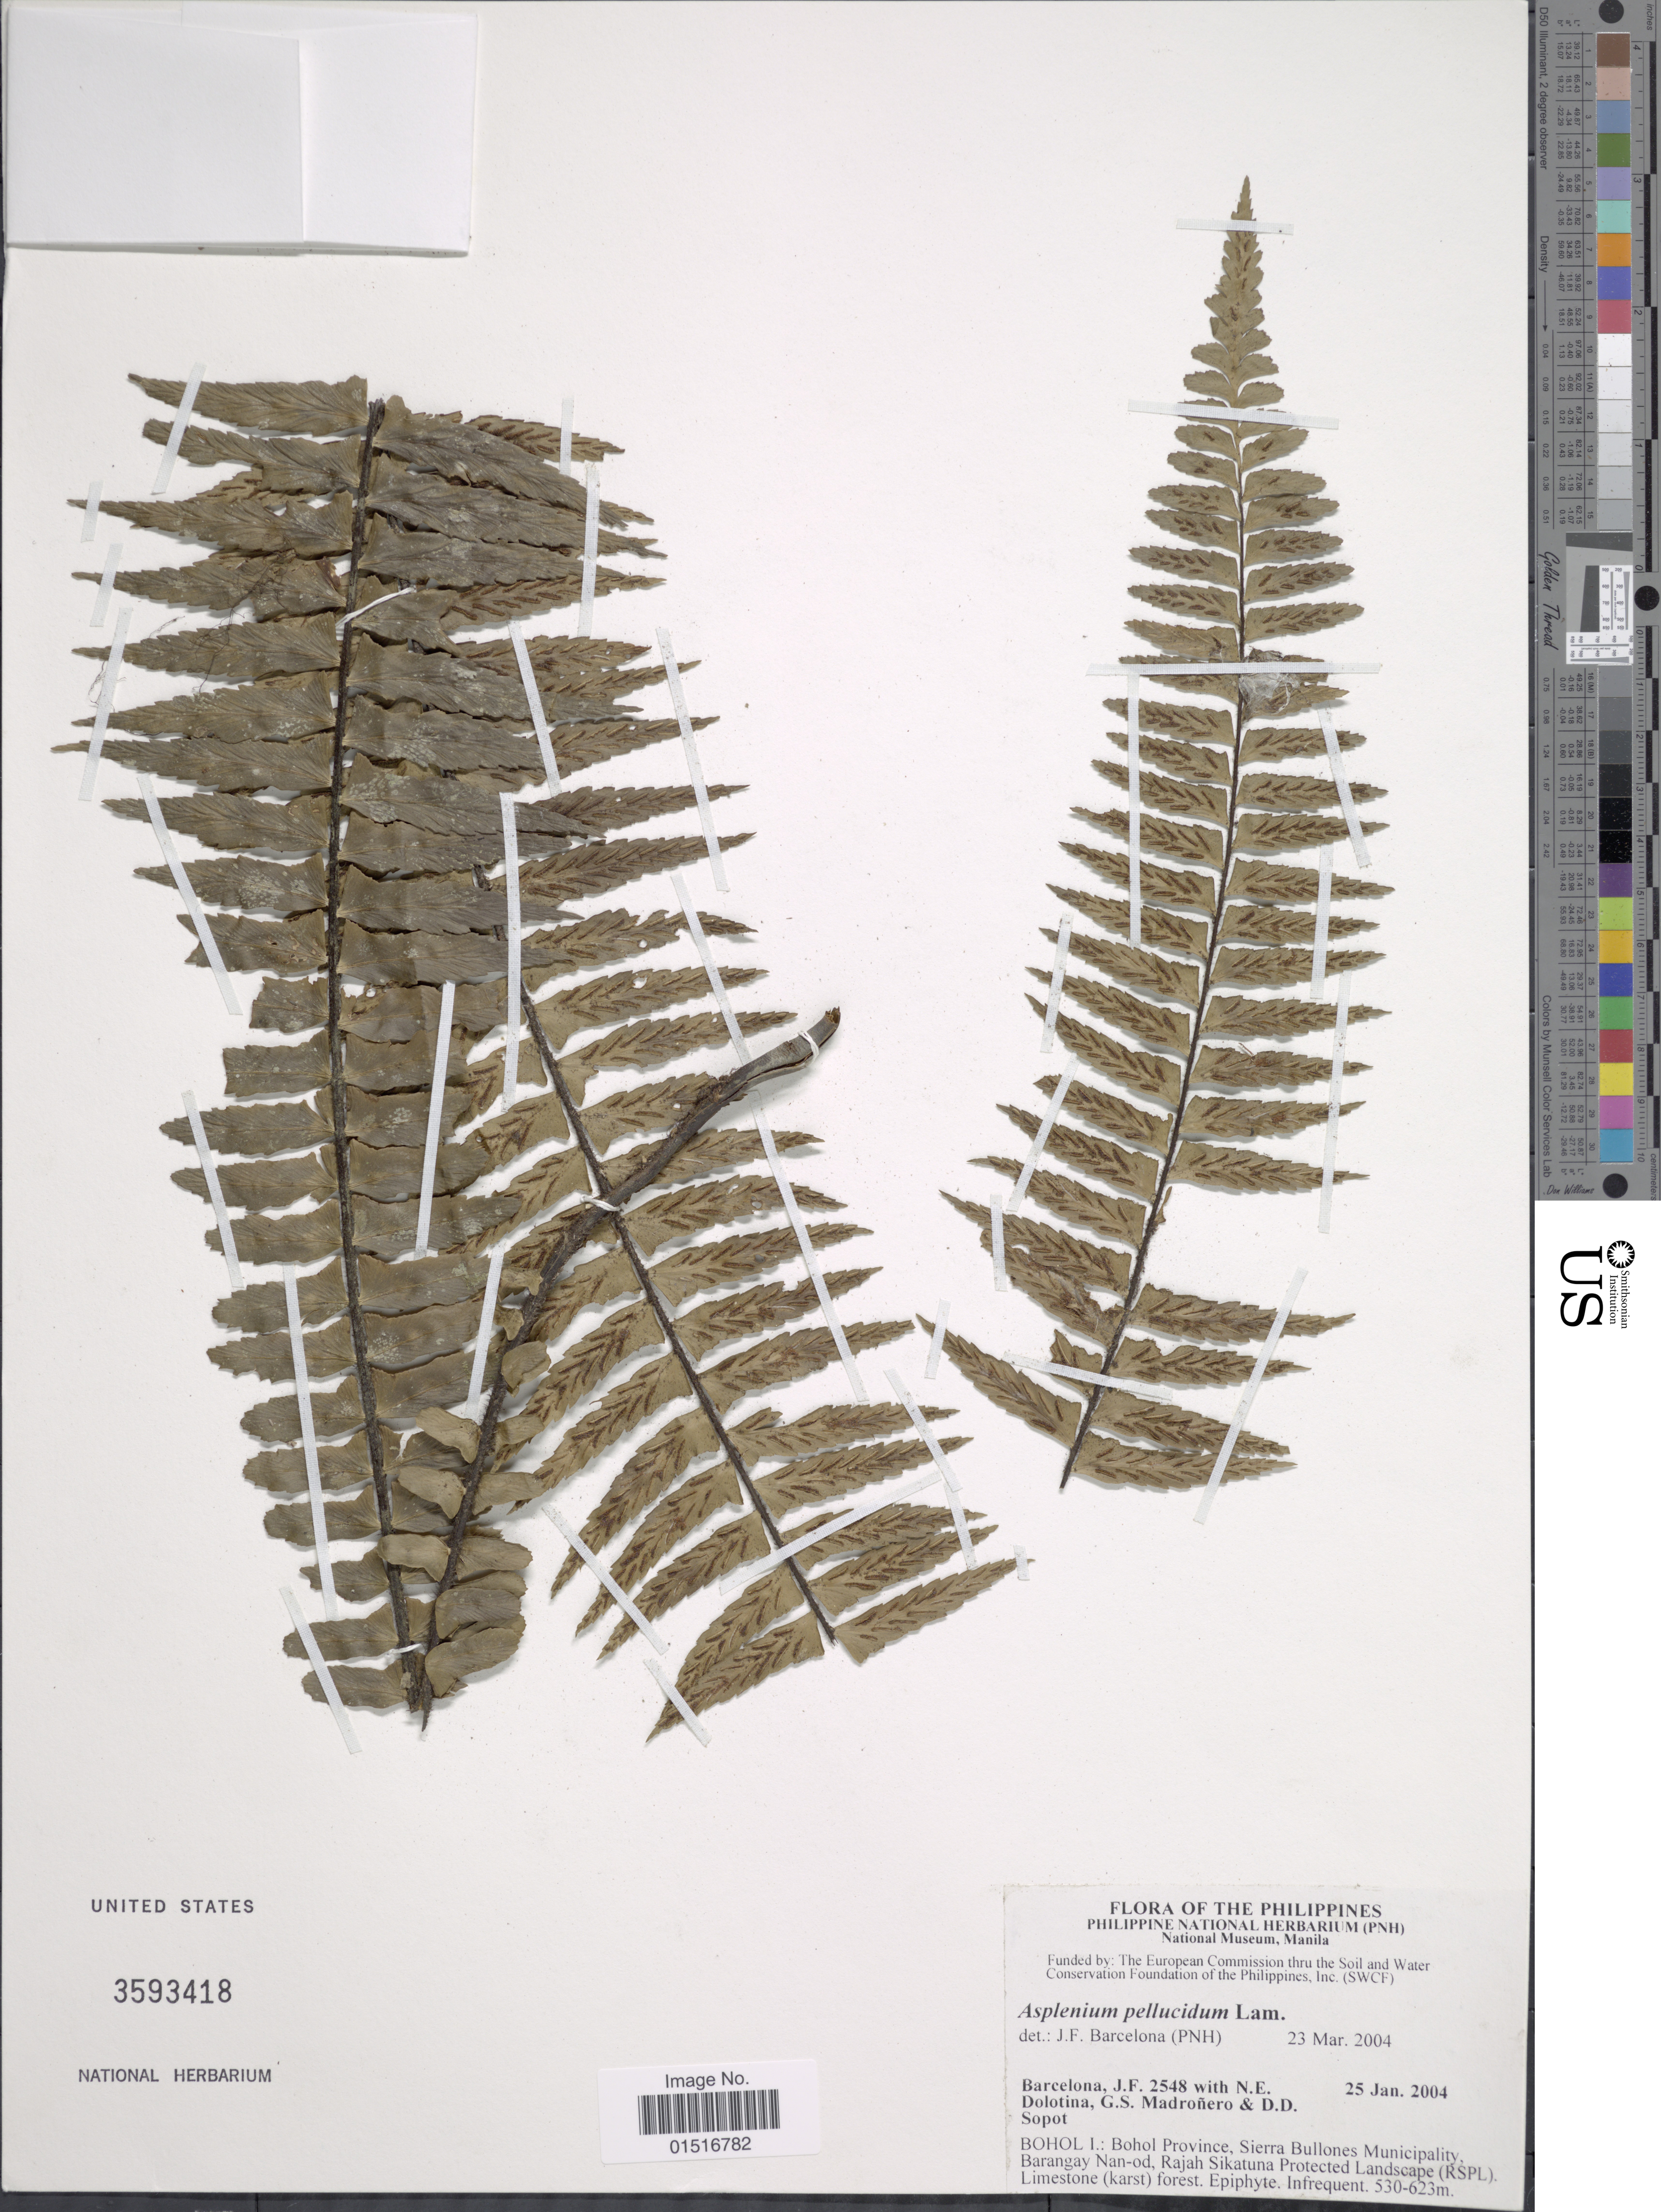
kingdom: Plantae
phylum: Tracheophyta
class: Polypodiopsida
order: Polypodiales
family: Aspleniaceae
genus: Asplenium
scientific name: Asplenium pellucidum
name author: Lam.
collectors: J. F. Barcelona, N. Dolotina, G. Madroñero & D. Sopot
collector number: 2548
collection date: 2004-01-25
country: Philippines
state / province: Central Visayas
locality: Bohol I.: bohol Province, Sierra Bullones Municipality, Barangay Nan-od, Rajah Sikatuna Protected Landscape (RSPL). Limestone (karst) forest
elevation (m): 530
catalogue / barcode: US 3593418